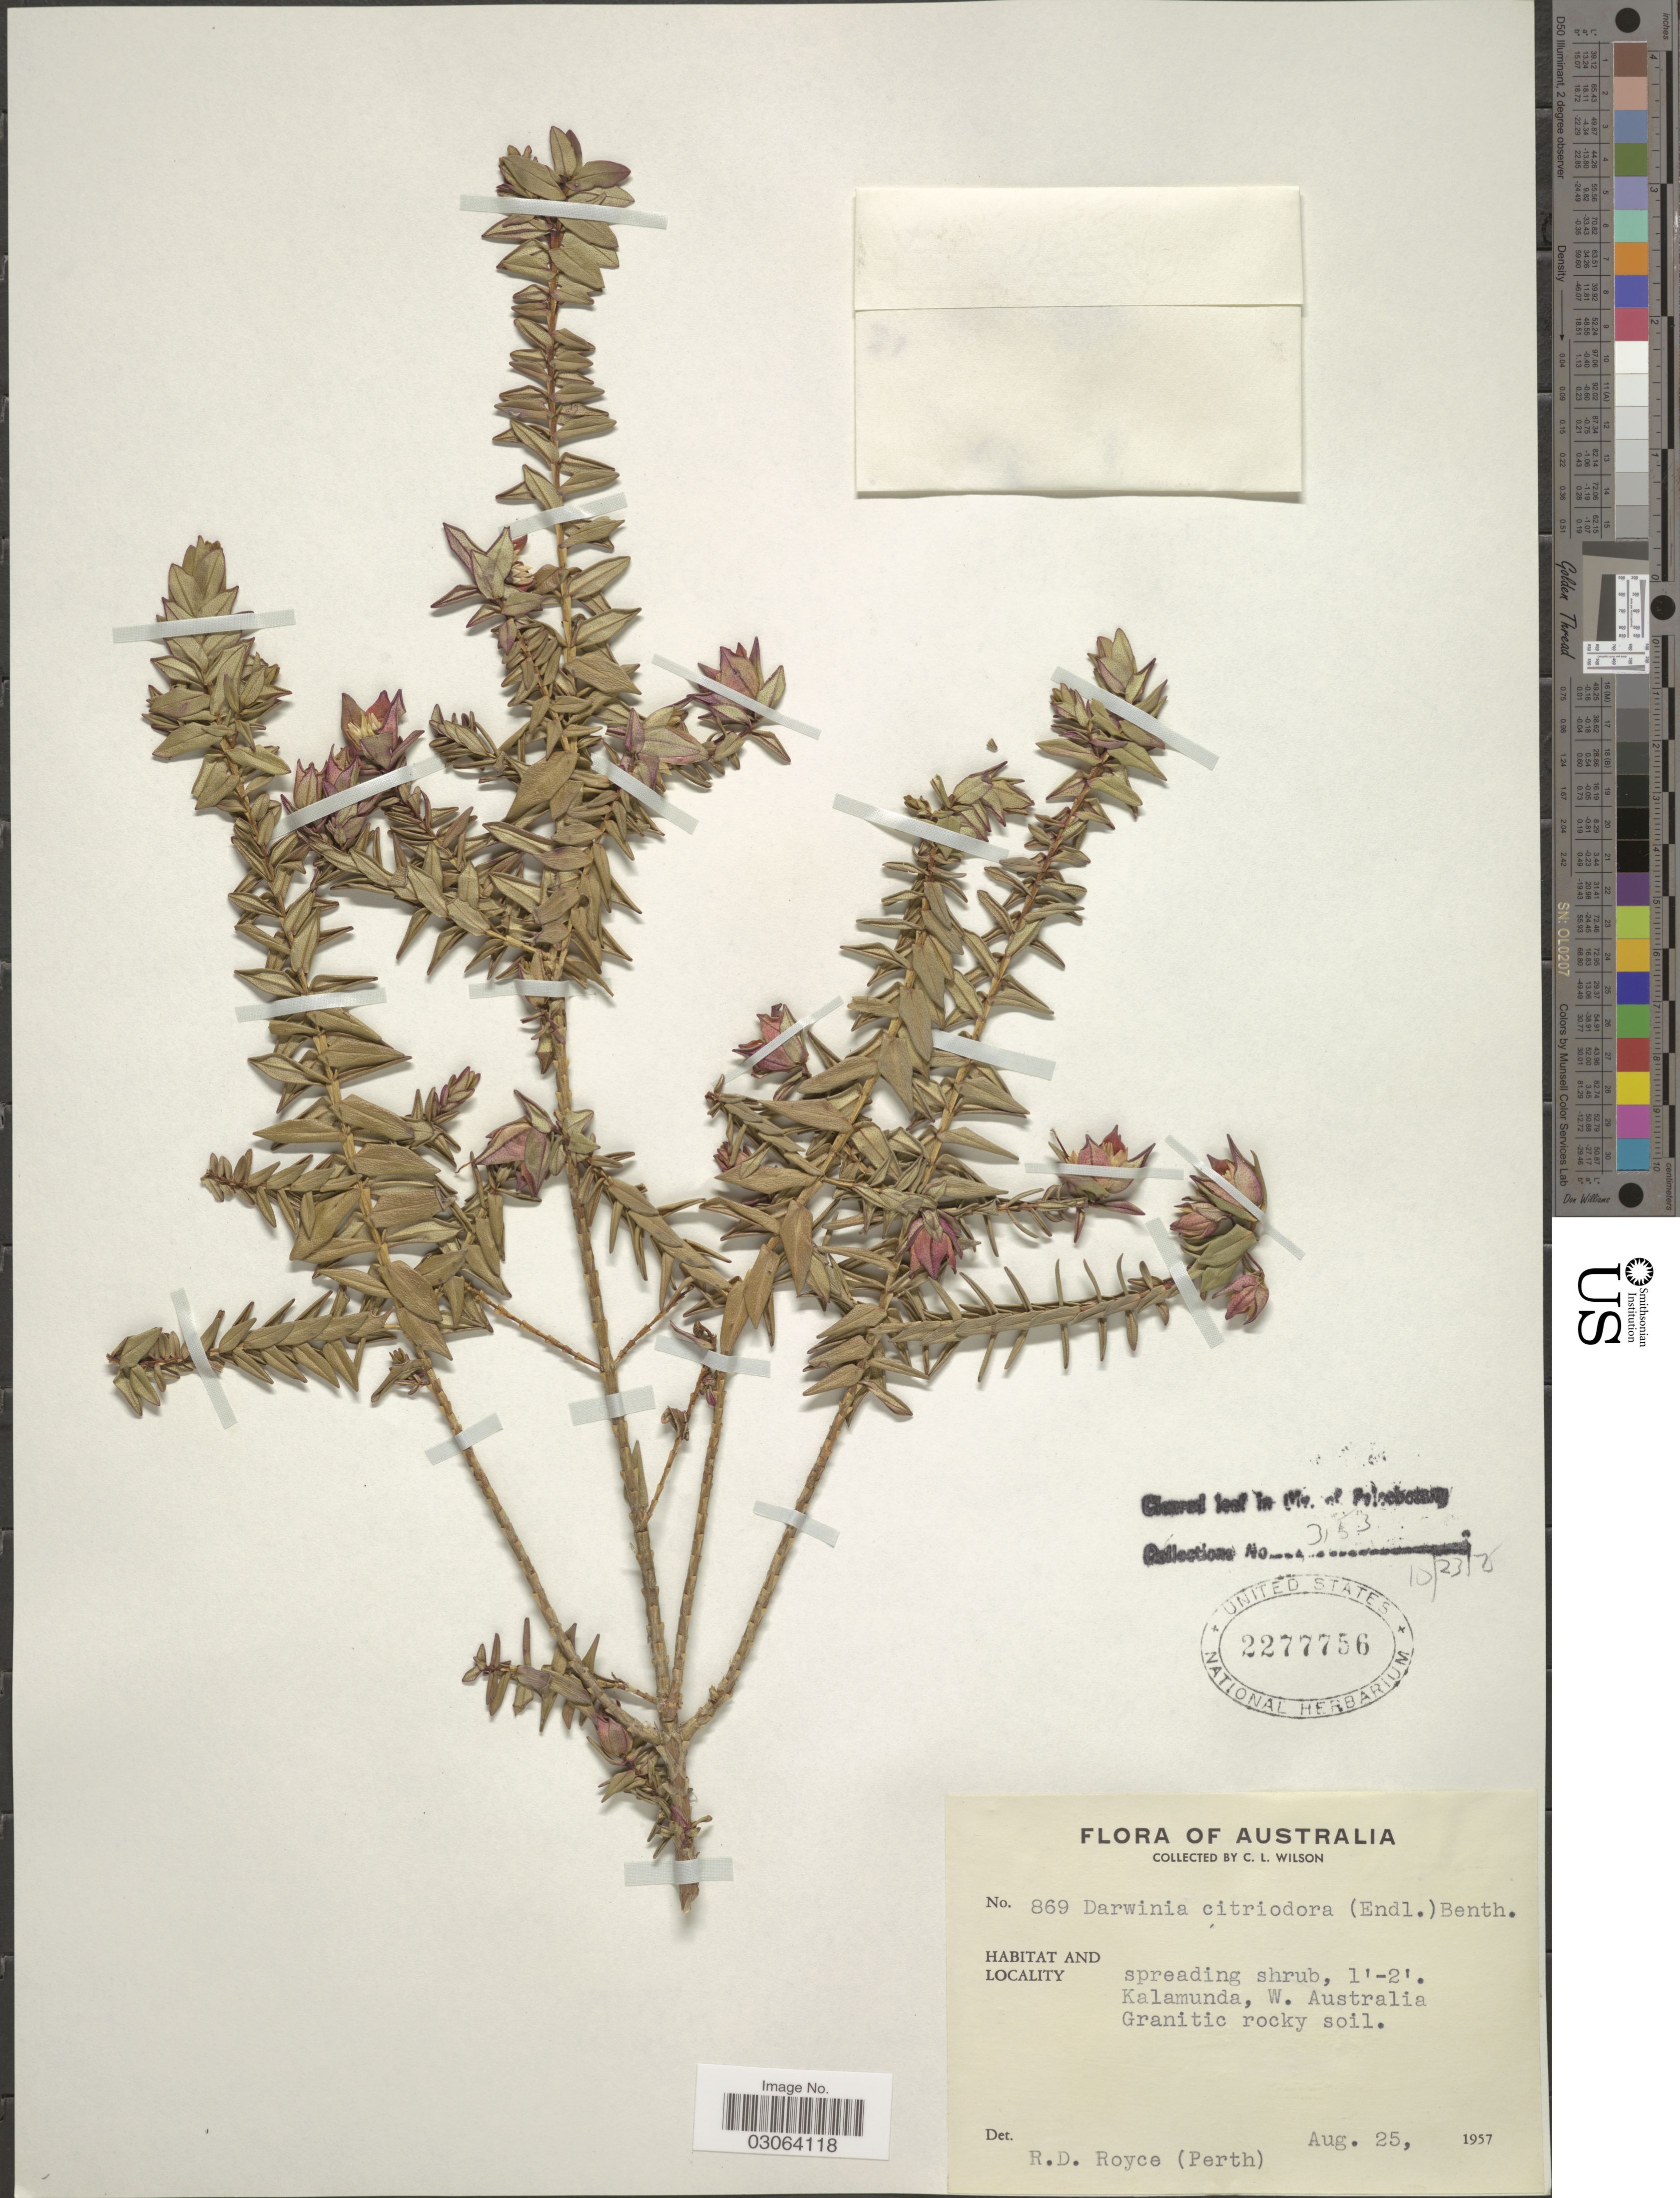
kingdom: Plantae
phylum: Tracheophyta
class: Magnoliopsida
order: Myrtales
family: Myrtaceae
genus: Darwinia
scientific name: Darwinia citriodora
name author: Benth.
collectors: C. L. Wilson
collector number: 869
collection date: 1957-08-25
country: Australia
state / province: Western Australia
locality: Kalamunda, W. Australia, Granitic rocky soil.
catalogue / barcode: US 2277756